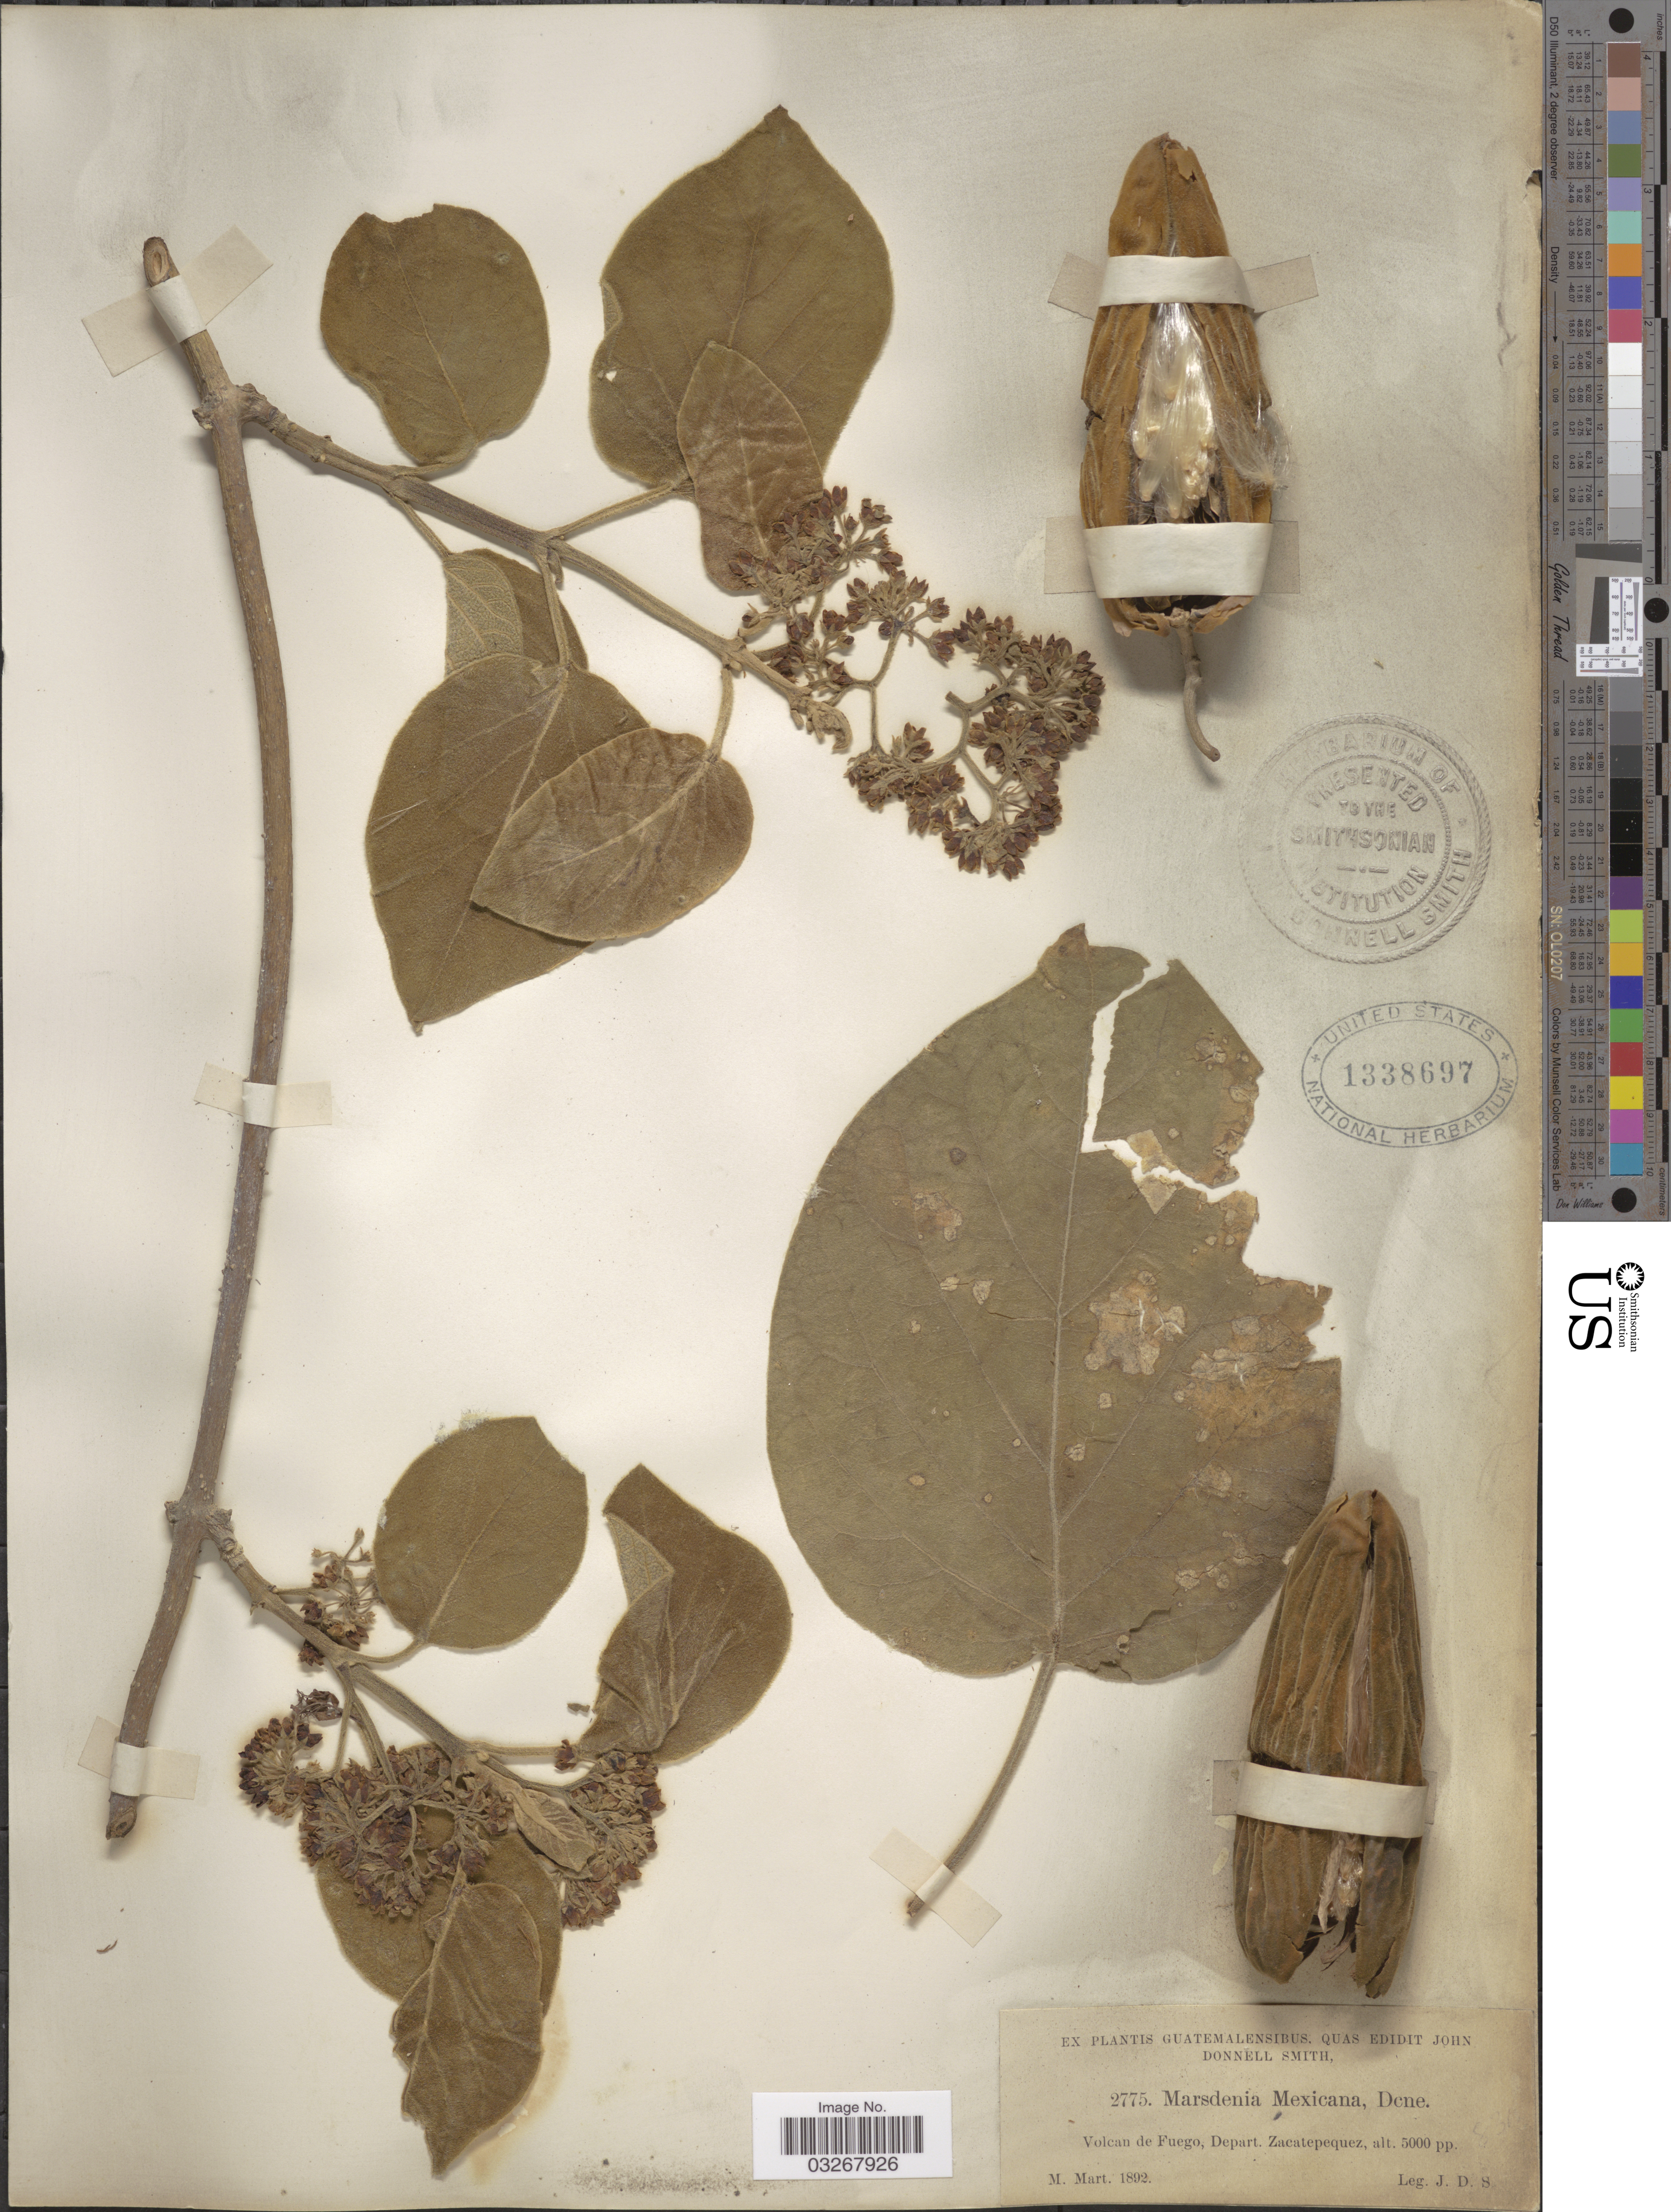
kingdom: Plantae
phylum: Tracheophyta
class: Magnoliopsida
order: Gentianales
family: Apocynaceae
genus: Marsdenia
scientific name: Marsdenia mexicana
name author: Decne.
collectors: J. Donnell Smith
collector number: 2775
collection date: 1892-03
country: Mexico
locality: Volcan de Fuego, Depart. Zacatepequez.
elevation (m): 1524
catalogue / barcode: US 1338697